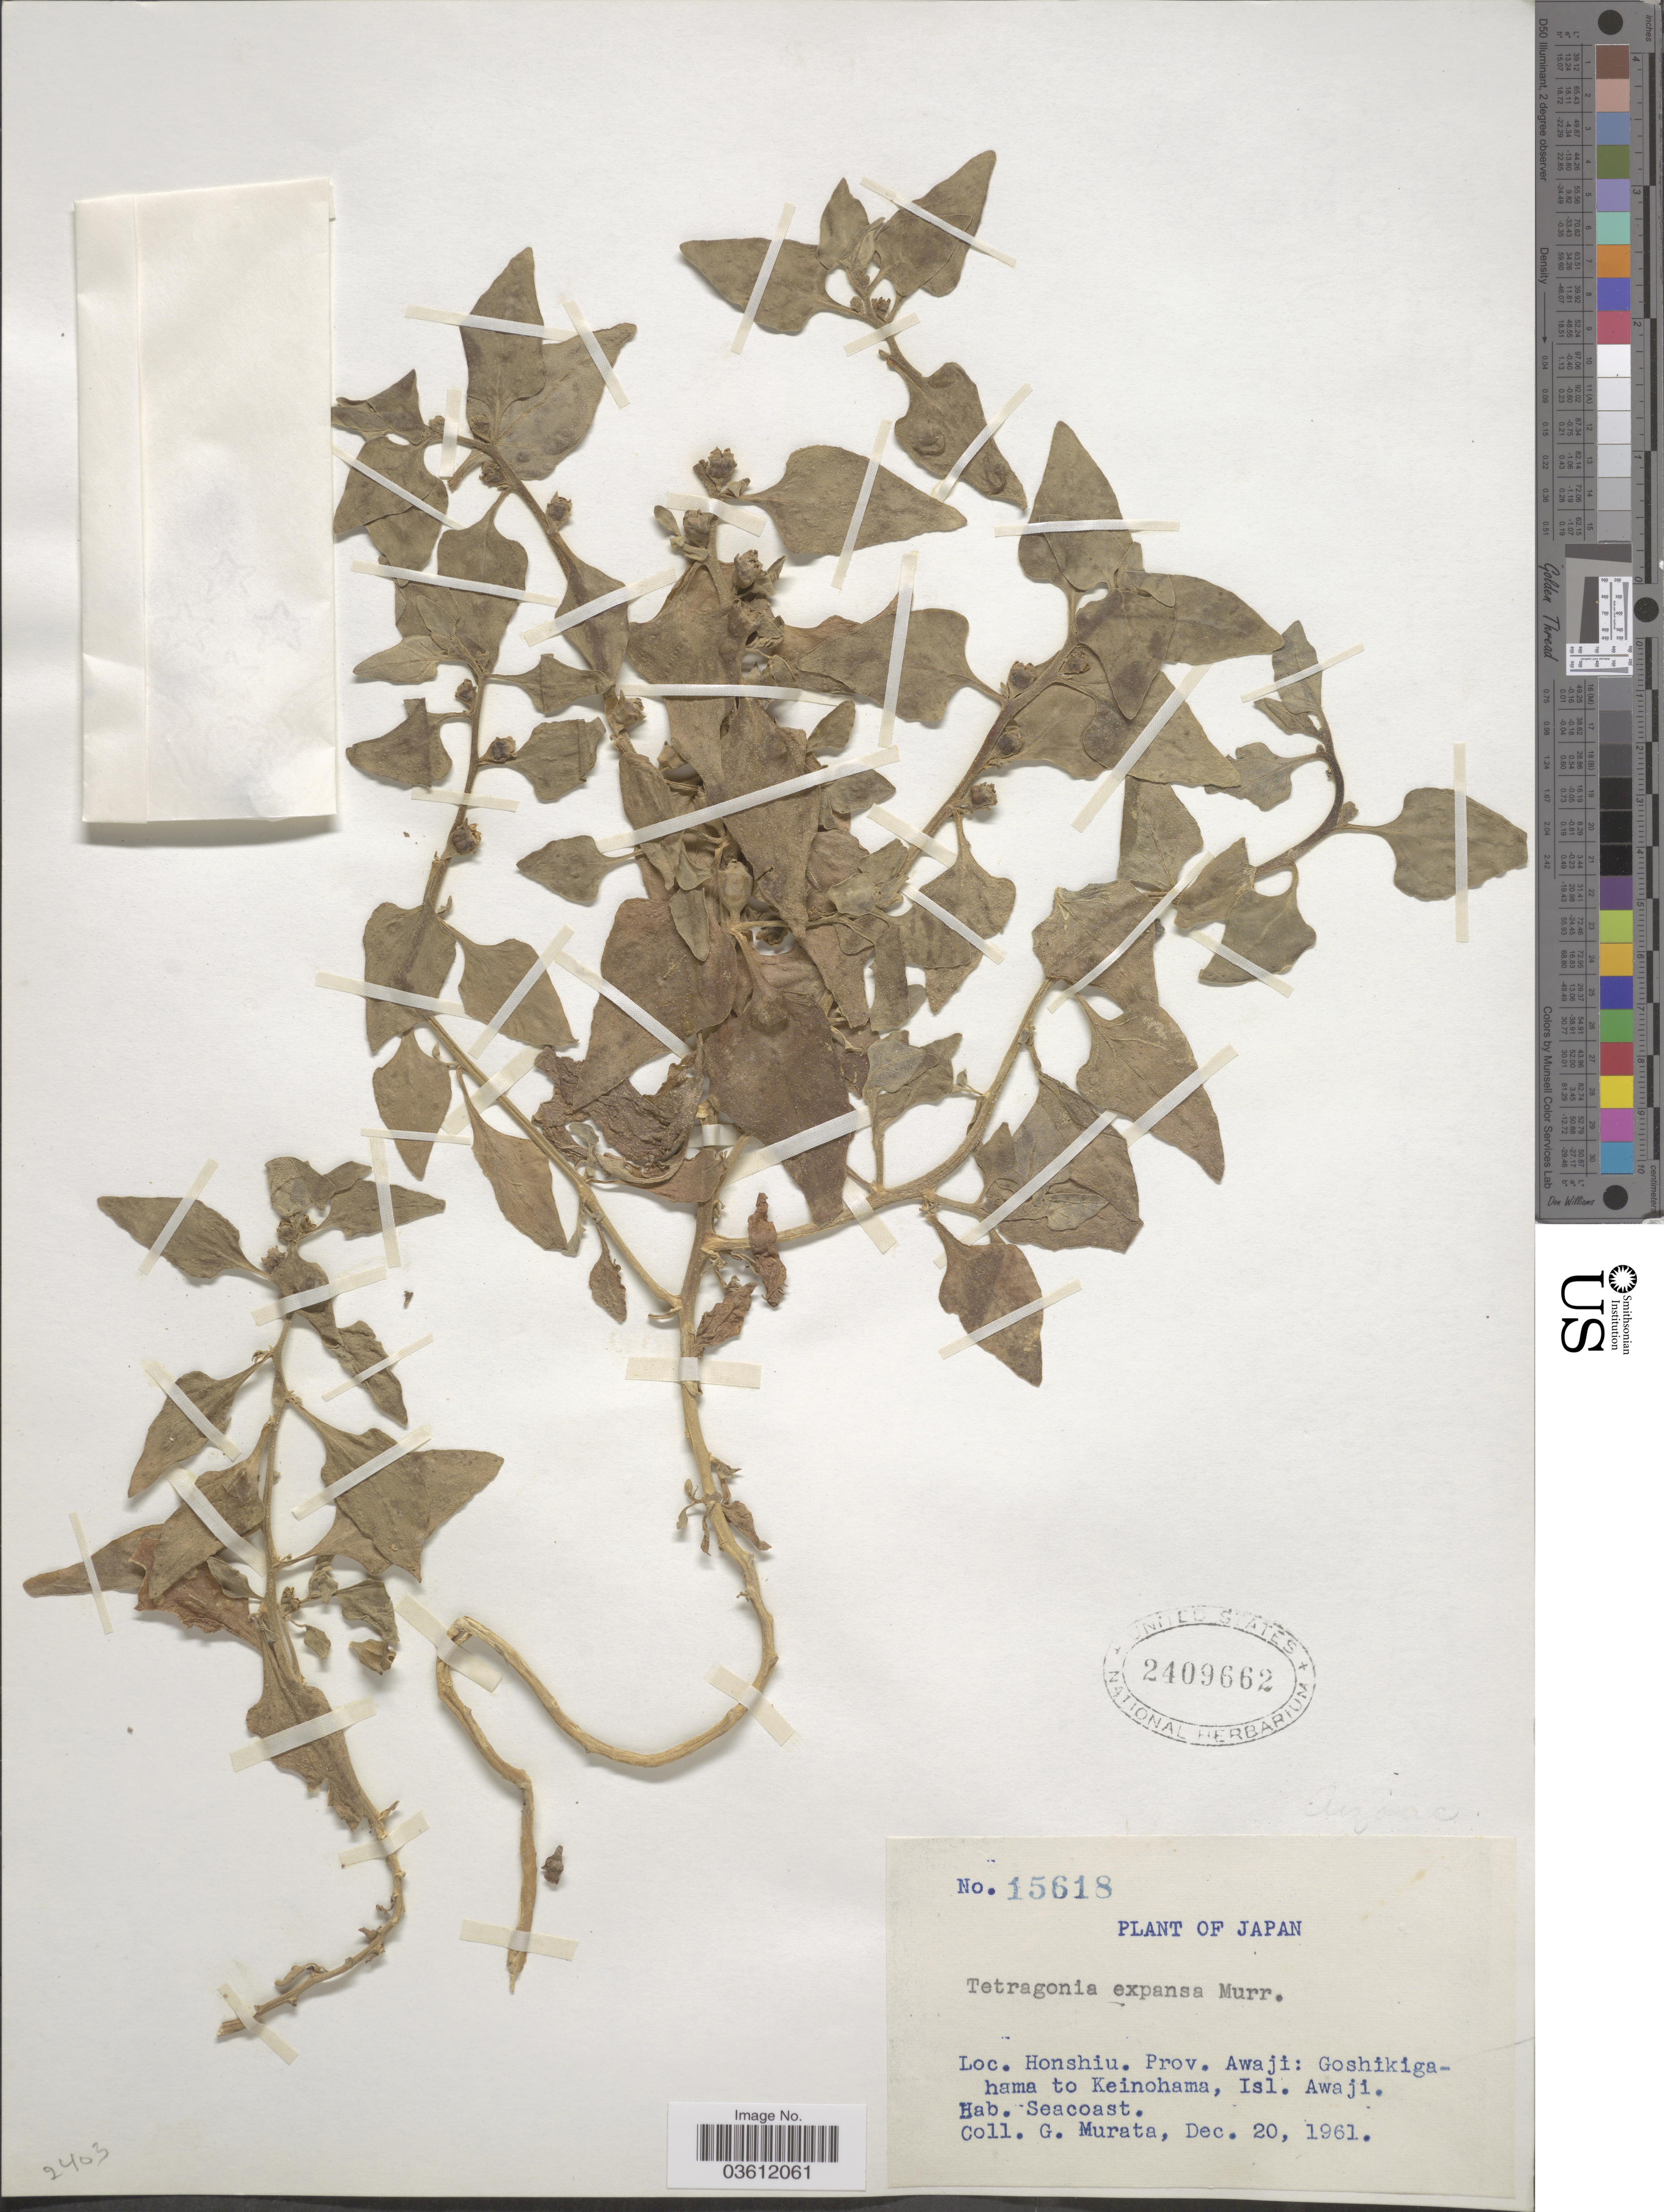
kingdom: Plantae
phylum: Tracheophyta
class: Magnoliopsida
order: Caryophyllales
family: Aizoaceae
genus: Tetragonia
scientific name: Tetragonia expansa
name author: Murr.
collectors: G. Murata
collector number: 15618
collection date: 1961-12-20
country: Japan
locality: Honshiu. Prov. Awaji: Goshikigahama to Keinohama, Isl. Awaji. Seacoast.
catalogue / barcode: US 2409662